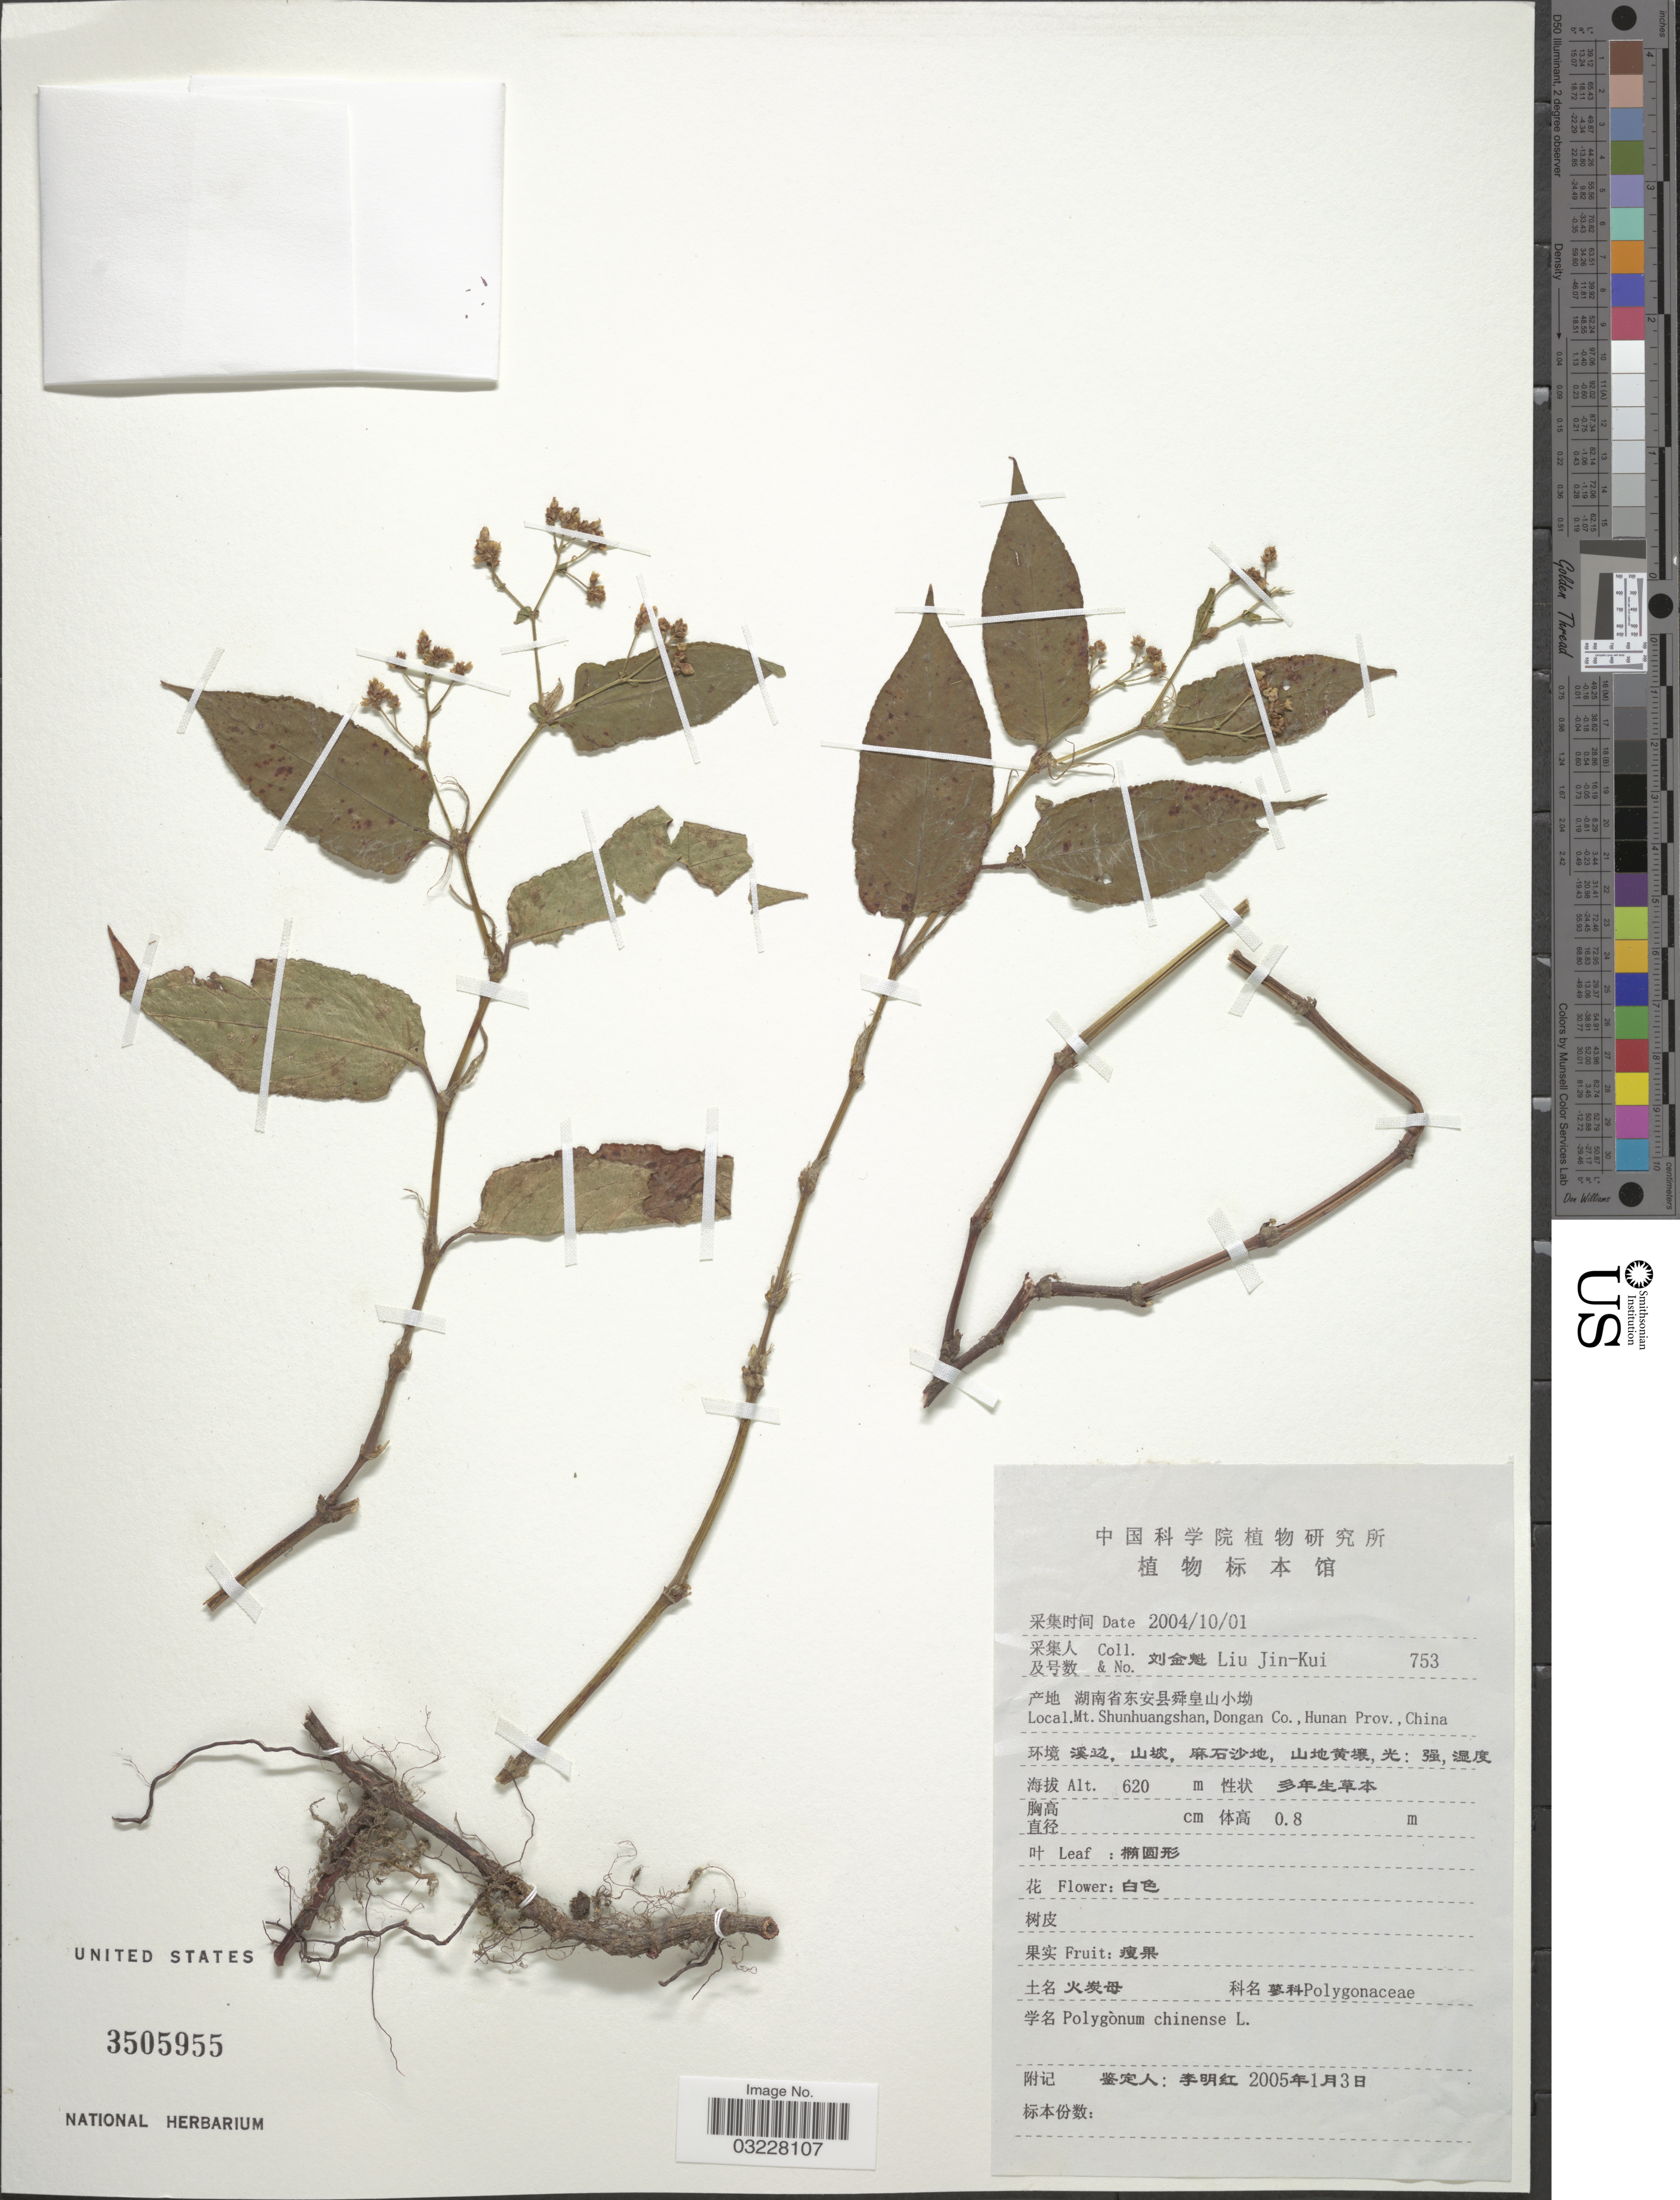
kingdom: Plantae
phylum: Tracheophyta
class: Magnoliopsida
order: Caryophyllales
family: Polygonaceae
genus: Polygonum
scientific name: Polygonum chinense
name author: L.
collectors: Liu Jin-Kui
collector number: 753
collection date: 2004-10-01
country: China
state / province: Hunan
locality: Mt. Shunhuangshan, Dongan Co.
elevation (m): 620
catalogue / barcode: US 3505955